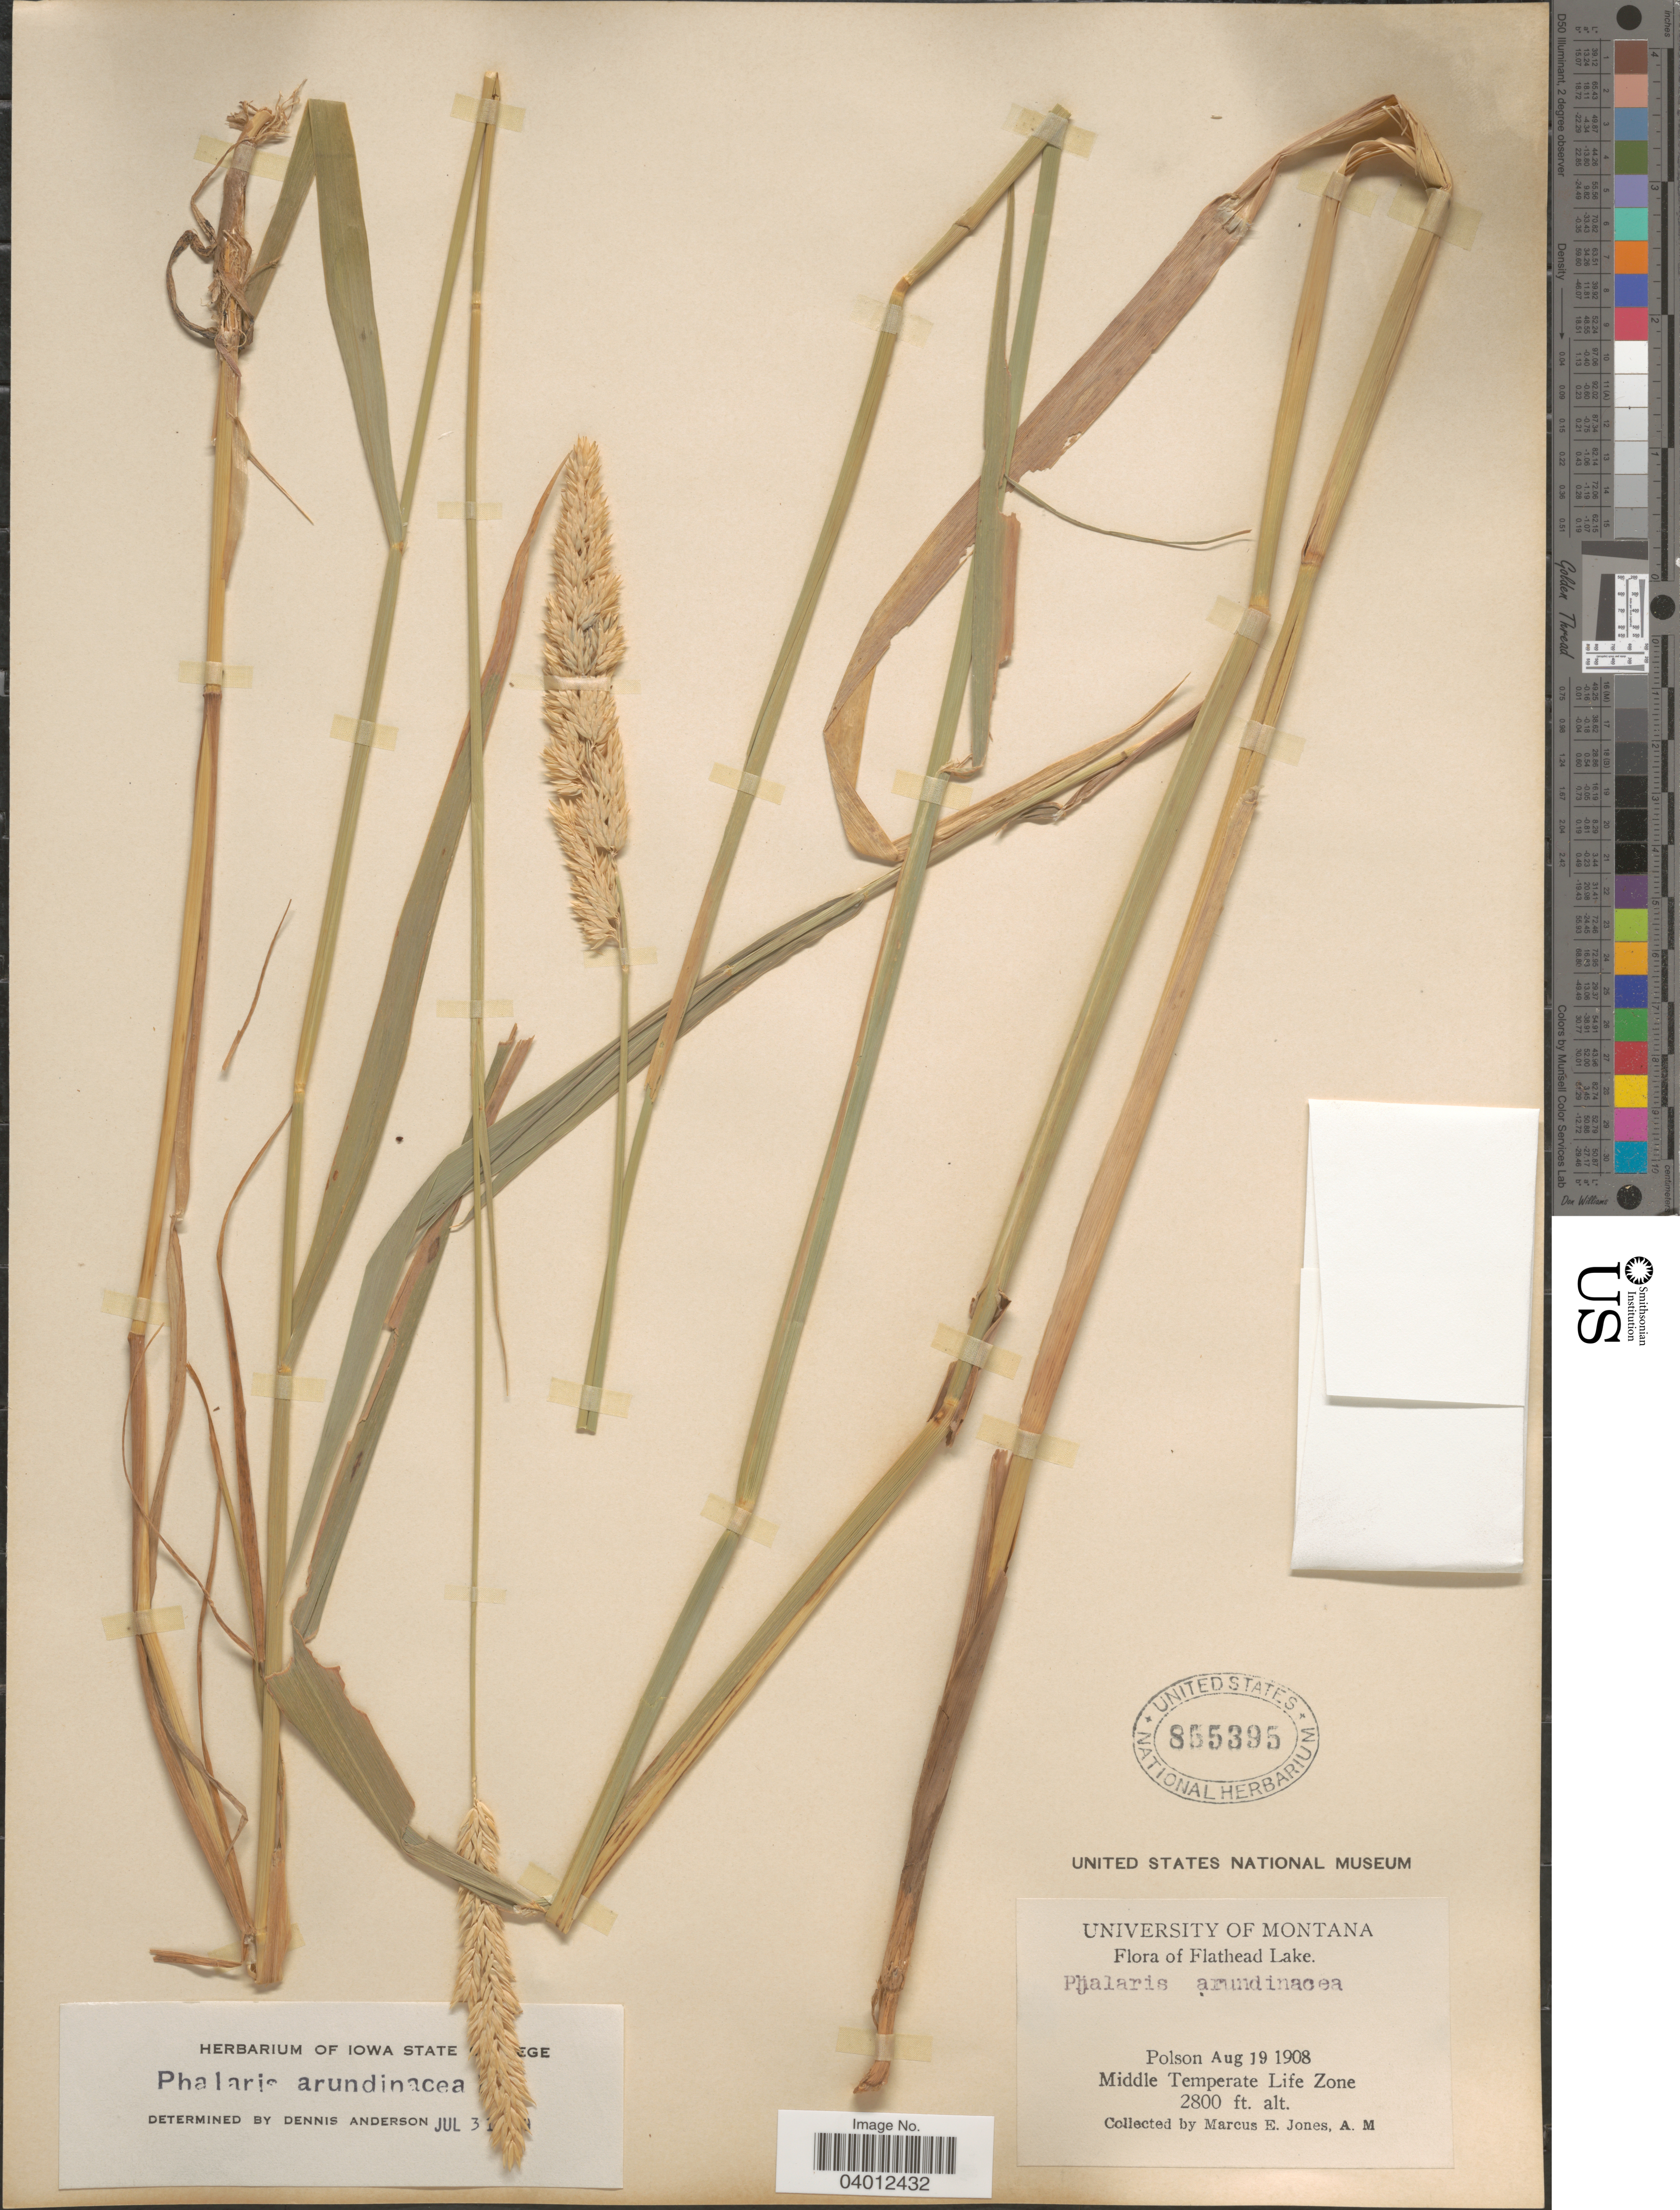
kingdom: Plantae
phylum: Tracheophyta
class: Liliopsida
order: Poales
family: Poaceae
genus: Phalaris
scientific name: Phalaris arundinacea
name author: L.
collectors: M. E. Jones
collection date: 1908-08-19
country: United States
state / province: Montana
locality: Flathead Lake. Polson. Middle Temperate Life Zone.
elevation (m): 853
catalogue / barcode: US 855395